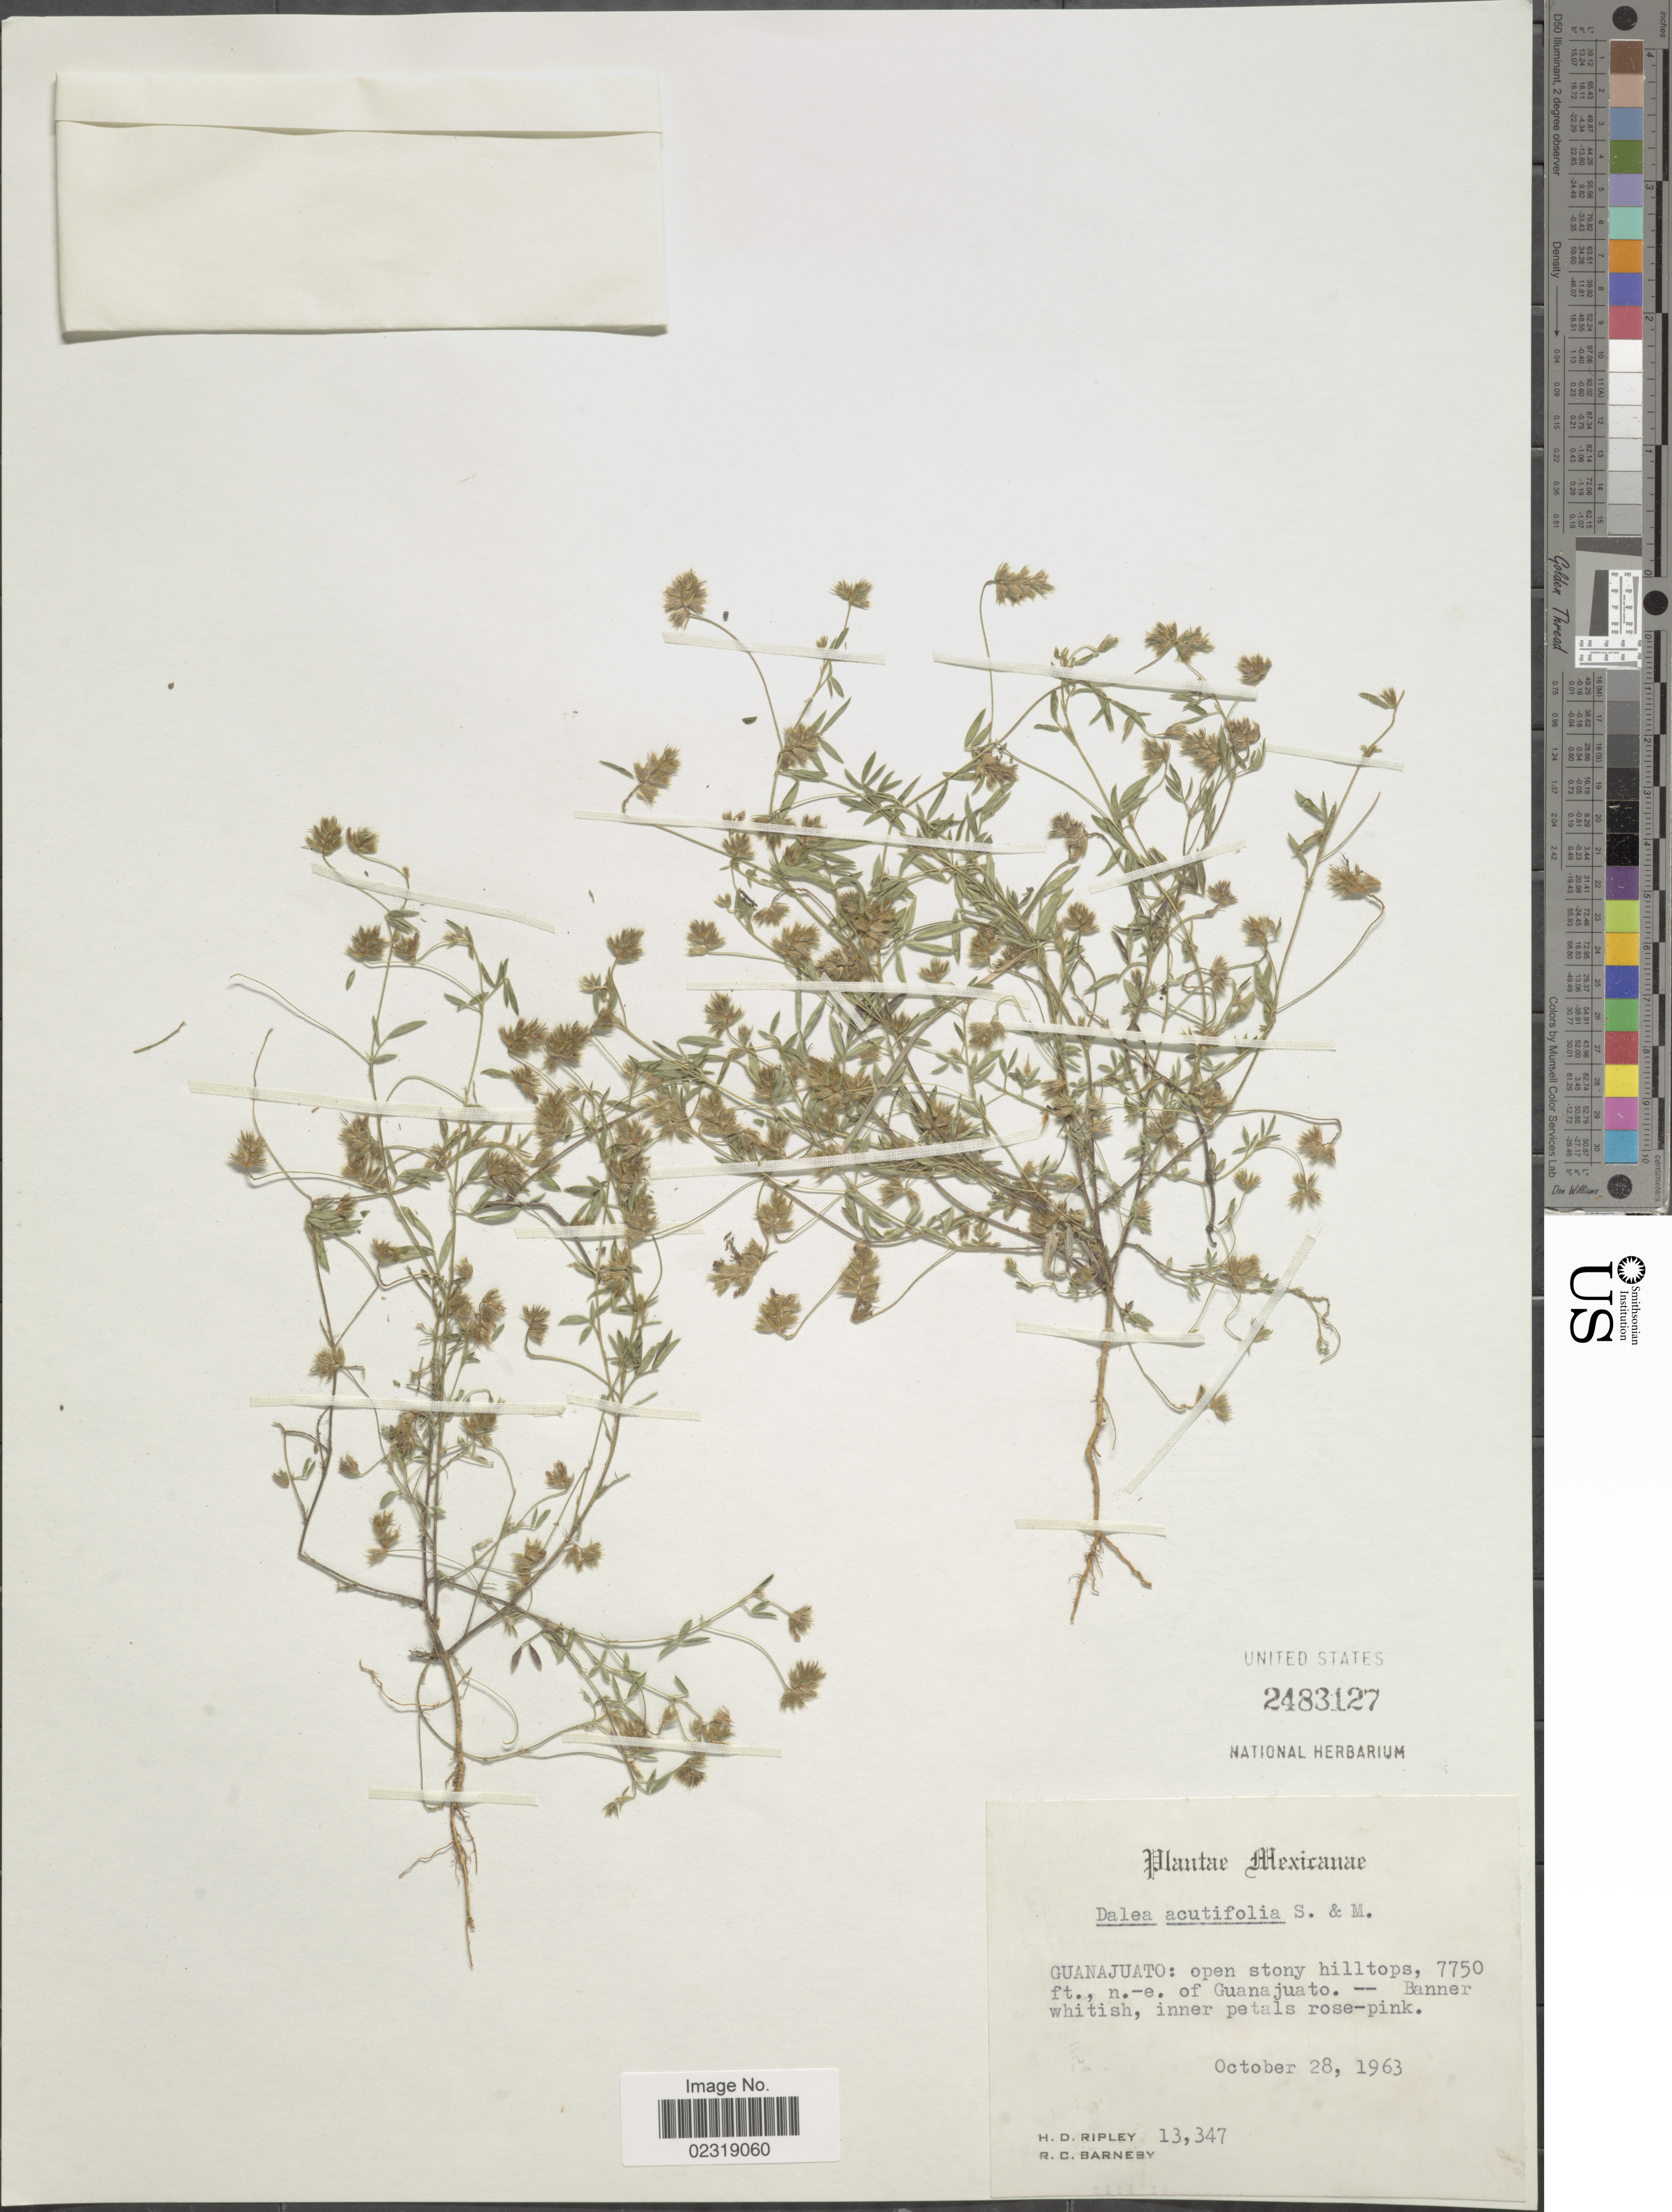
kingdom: Plantae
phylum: Tracheophyta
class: Magnoliopsida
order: Fabales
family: Fabaceae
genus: Dalea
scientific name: Dalea cliffortiana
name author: Willd.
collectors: H. Ripley & R. C. Barneby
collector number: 13347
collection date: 1963-10-28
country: Mexico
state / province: Guanajuato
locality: Guanajuanto: open stony hilltops, n.- e. of Guanajuato.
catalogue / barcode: US 2483127